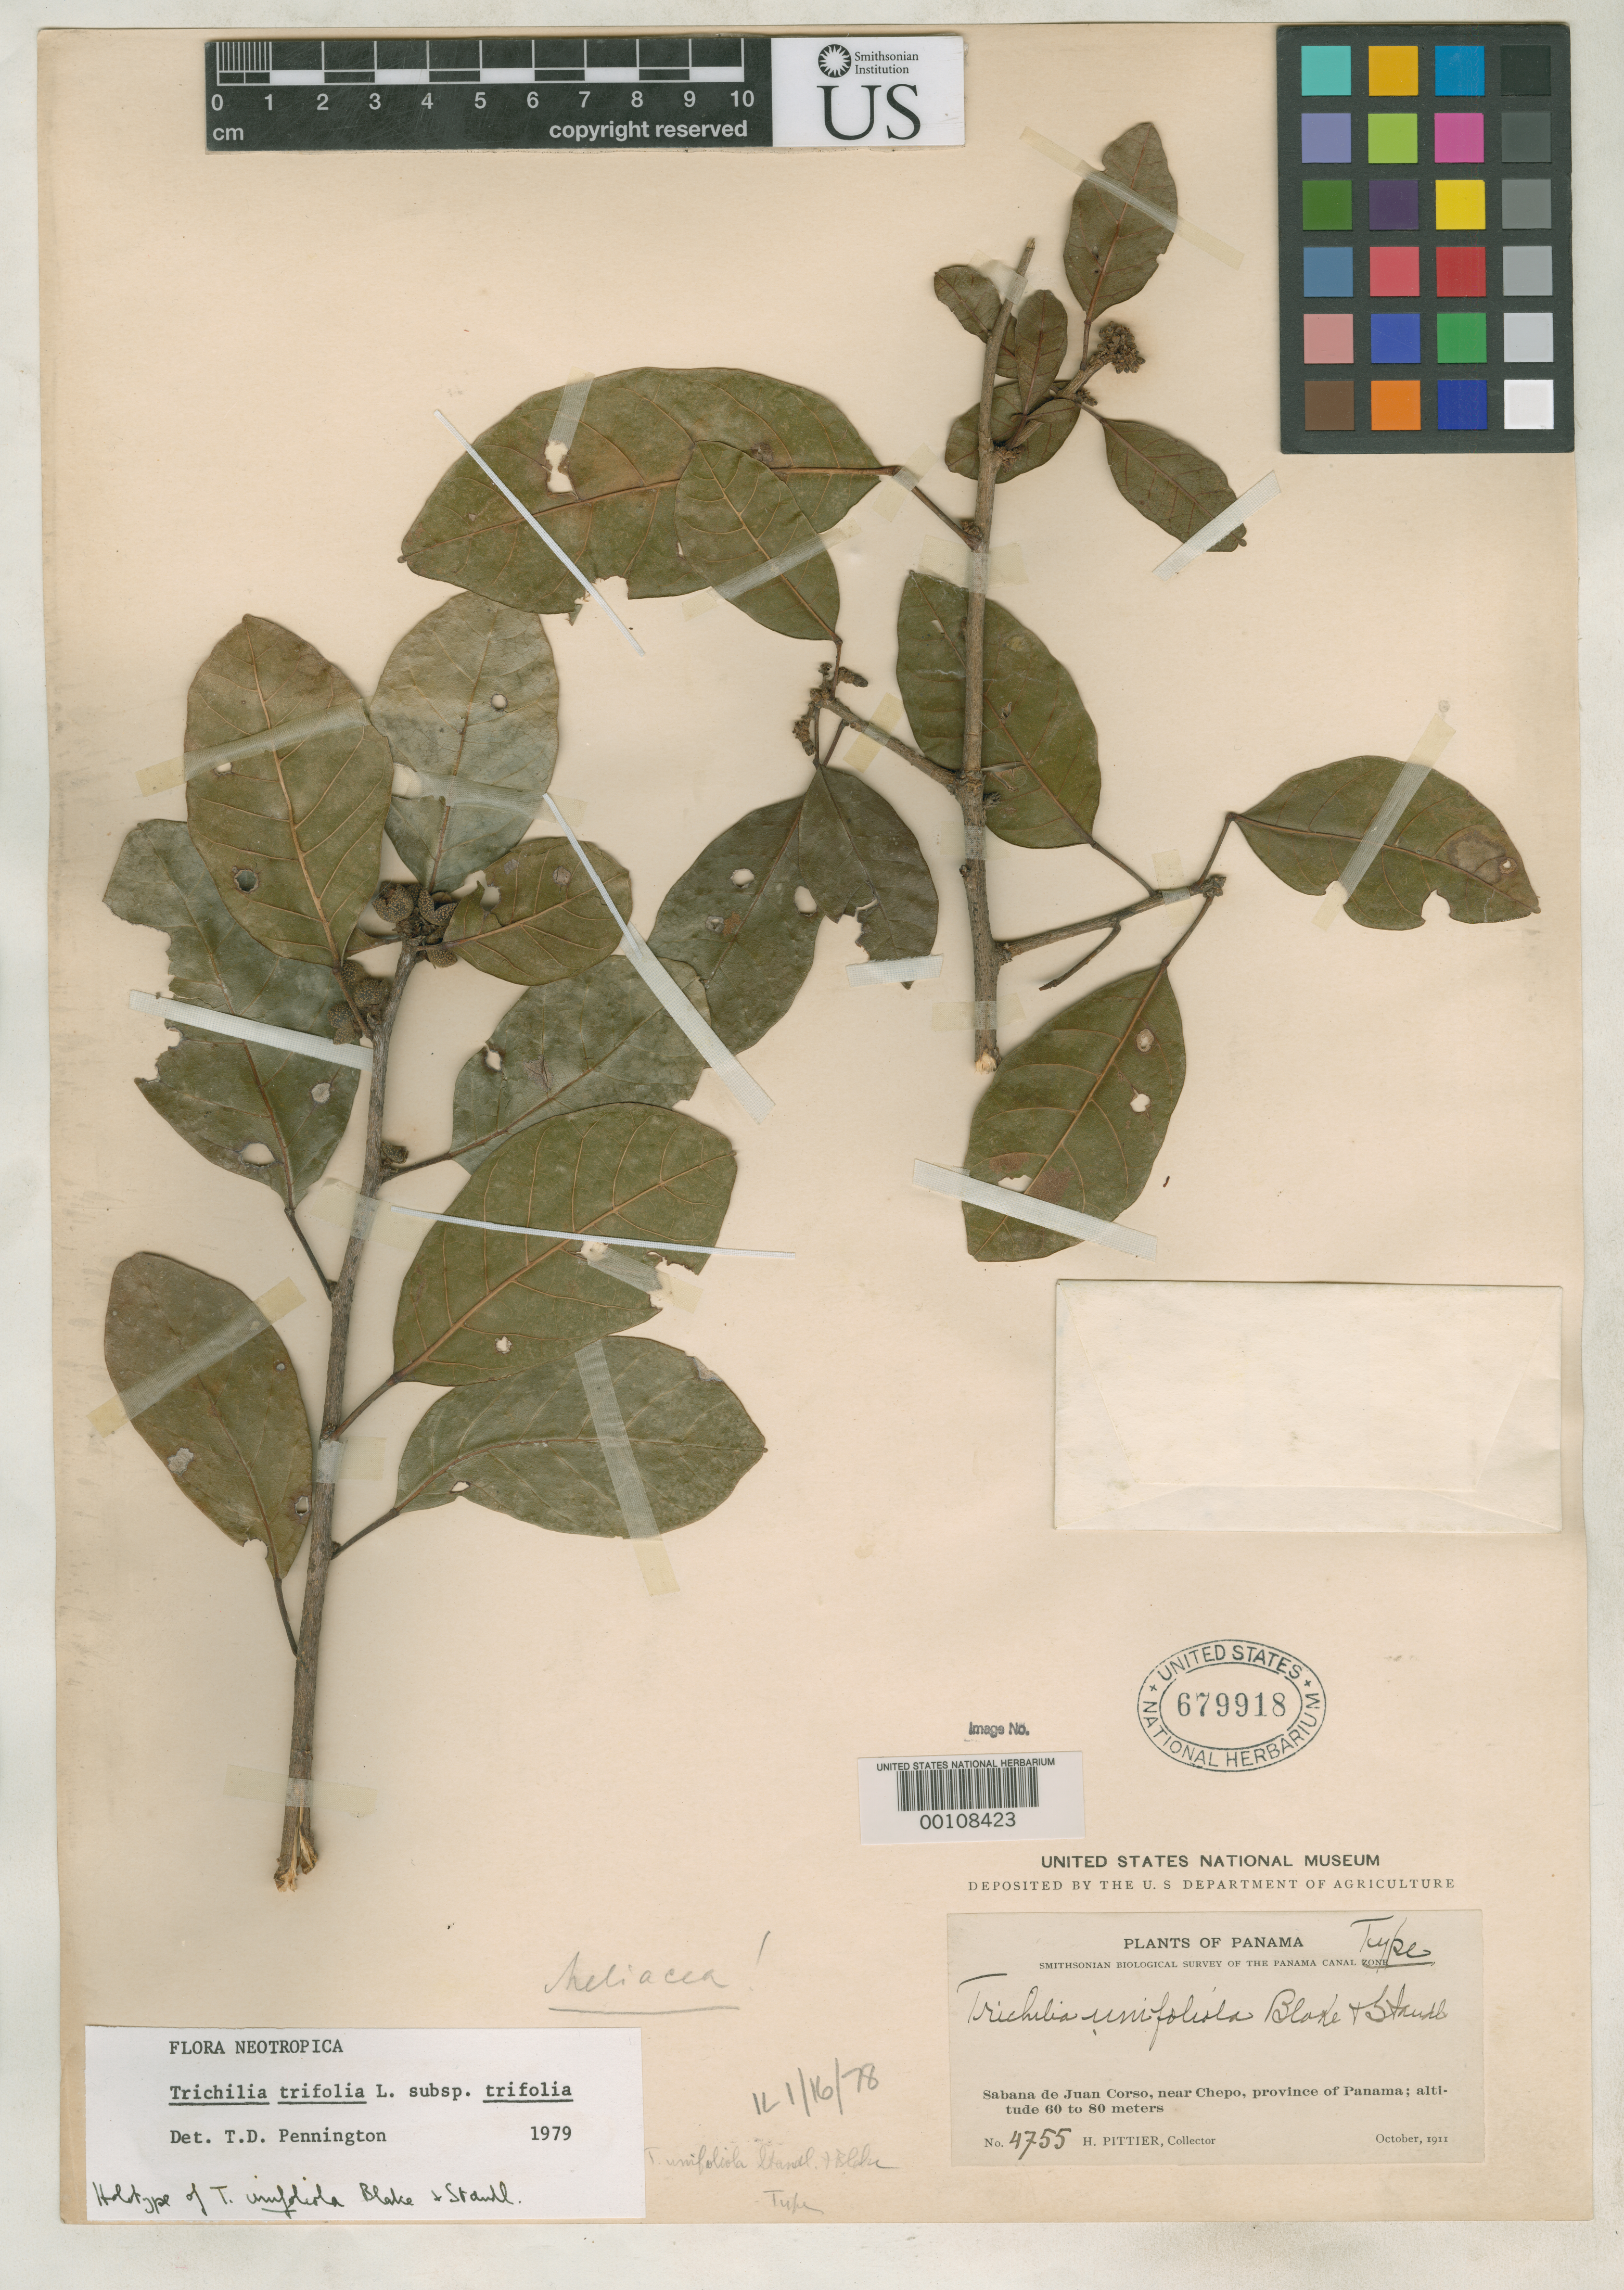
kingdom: Plantae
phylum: Tracheophyta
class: Magnoliopsida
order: Sapindales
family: Meliaceae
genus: Trichilia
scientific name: Trichilia unifoliola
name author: S.F. Blake & Standl.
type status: Holotype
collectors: H. F. Pittier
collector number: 4755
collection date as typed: Oct 1911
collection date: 1911-10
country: Panama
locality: Sabana de Juan Corso, near Chepo.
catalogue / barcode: US 679918